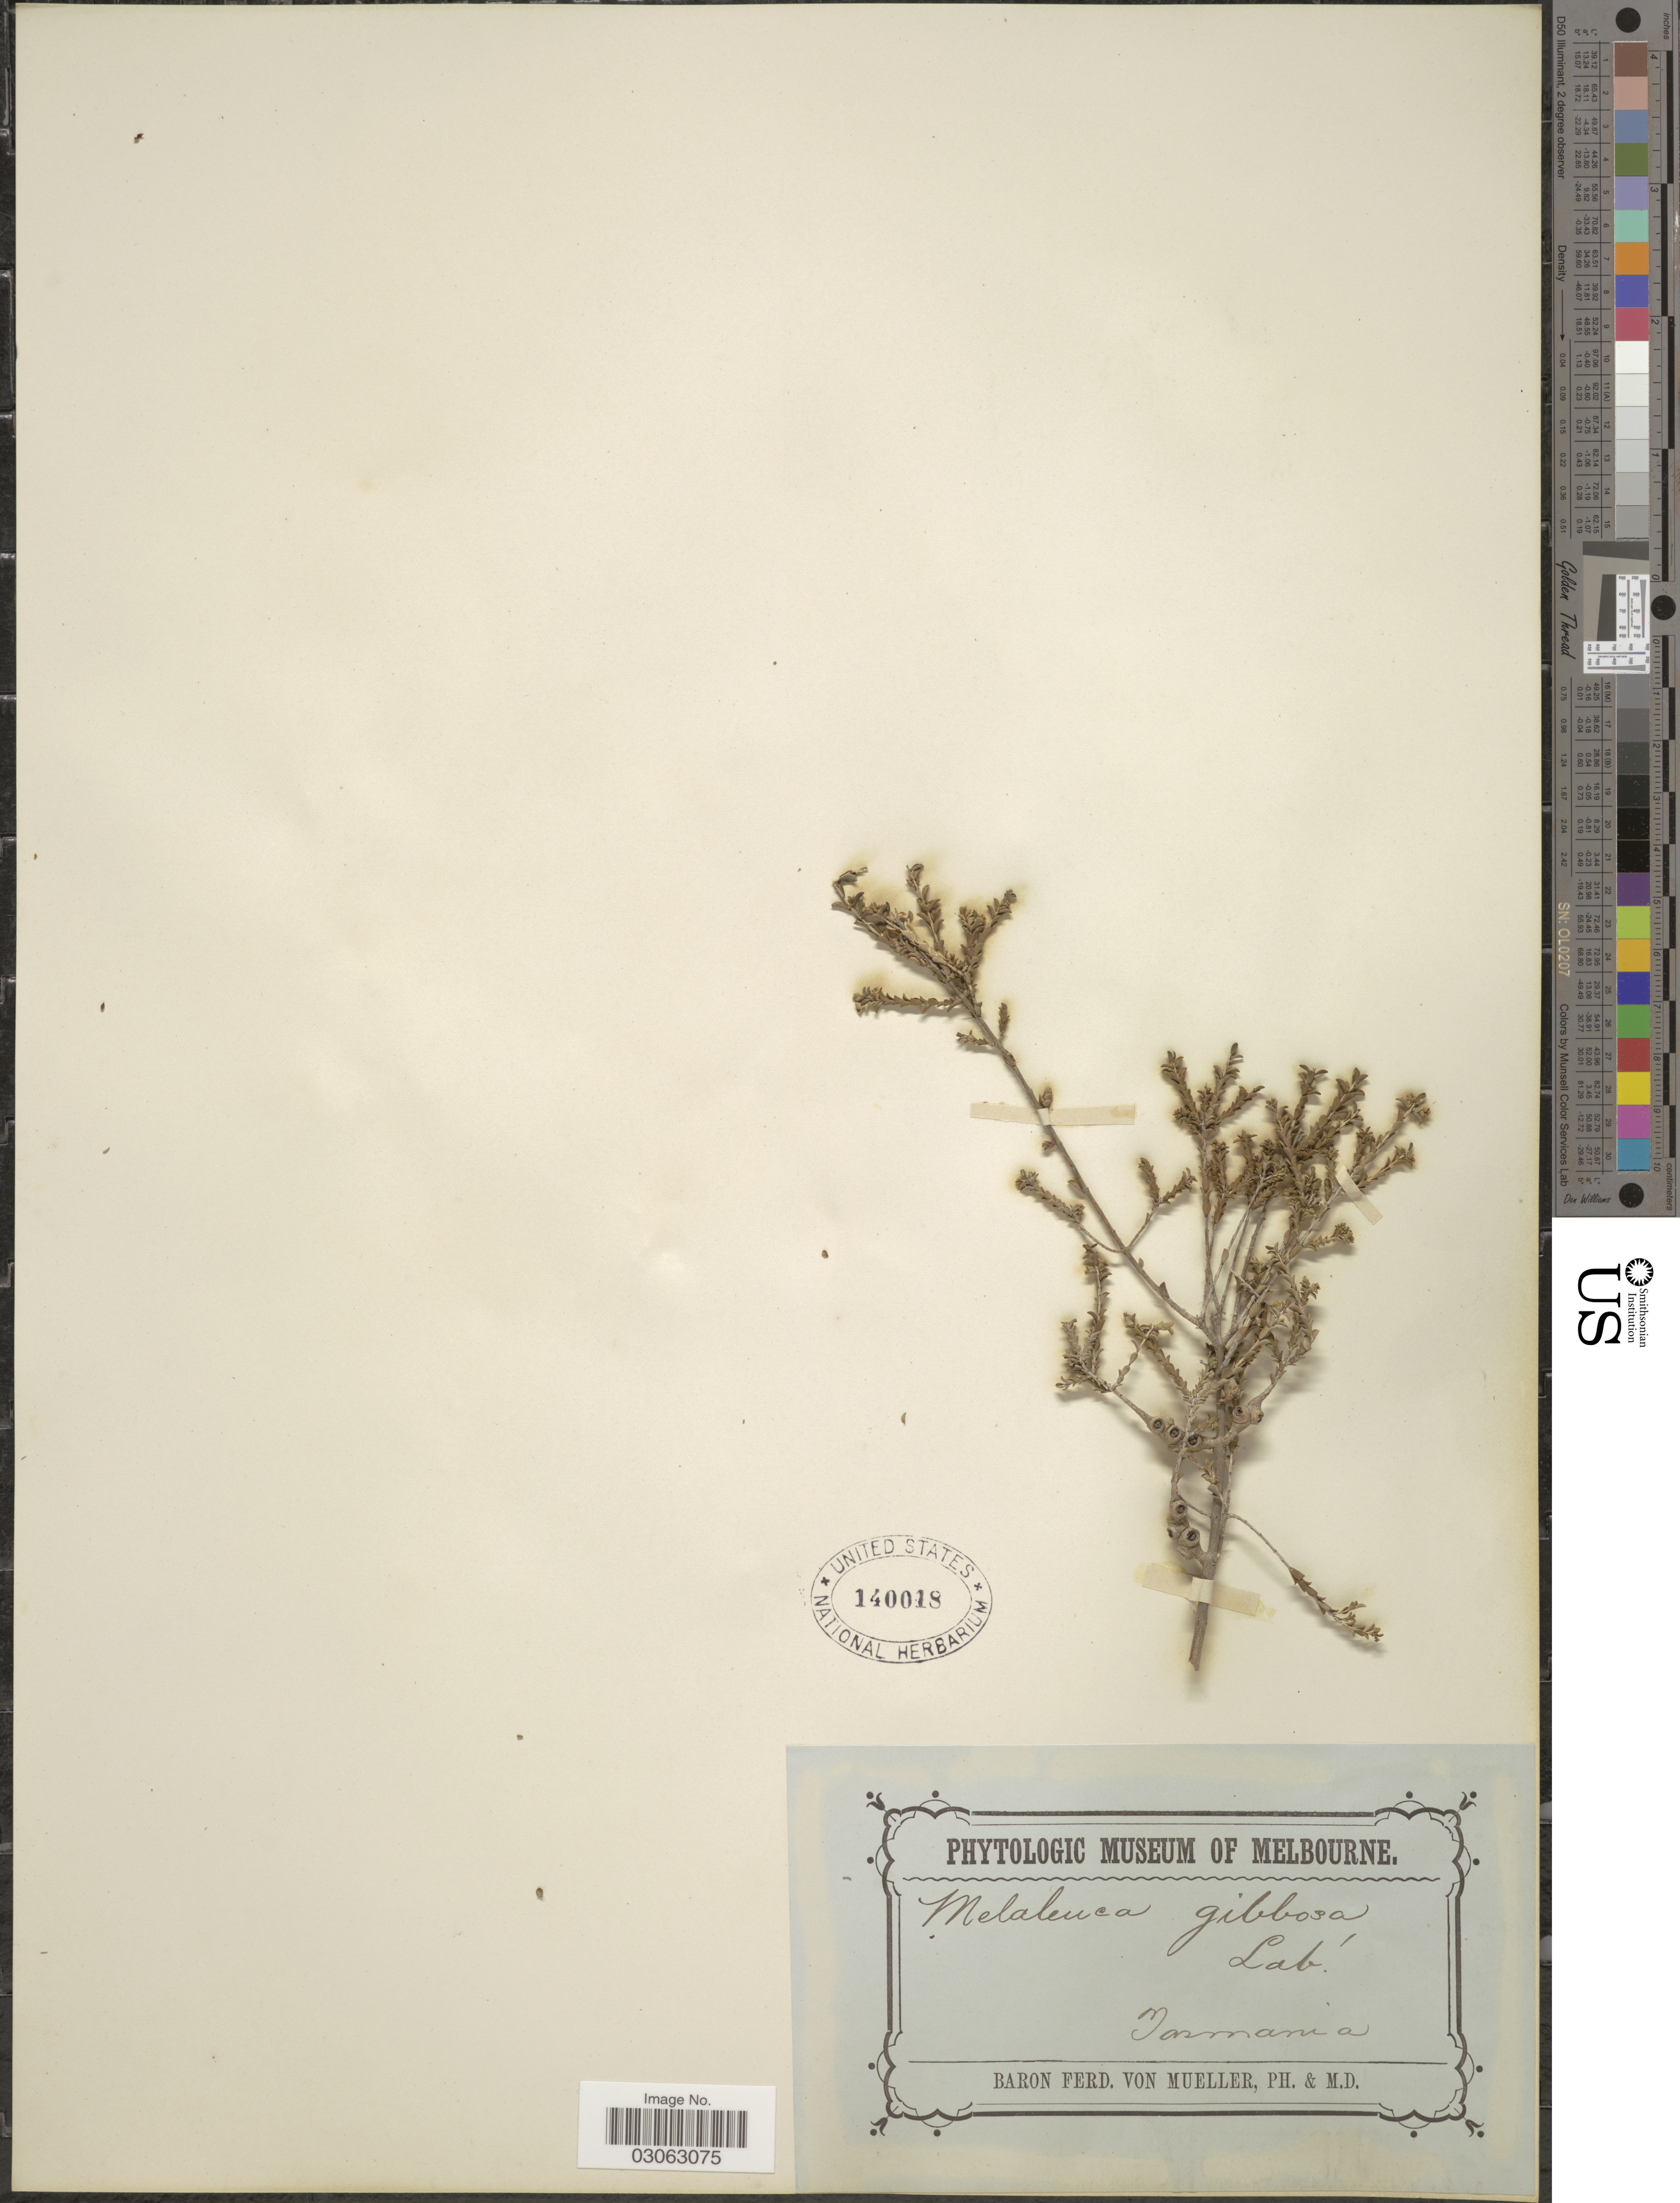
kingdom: Plantae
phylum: Tracheophyta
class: Magnoliopsida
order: Myrtales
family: Myrtaceae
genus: Melaleuca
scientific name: Melaleuca gibbosa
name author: Labill.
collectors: F. Mueller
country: Australia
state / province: Tasmania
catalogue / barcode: US 140018